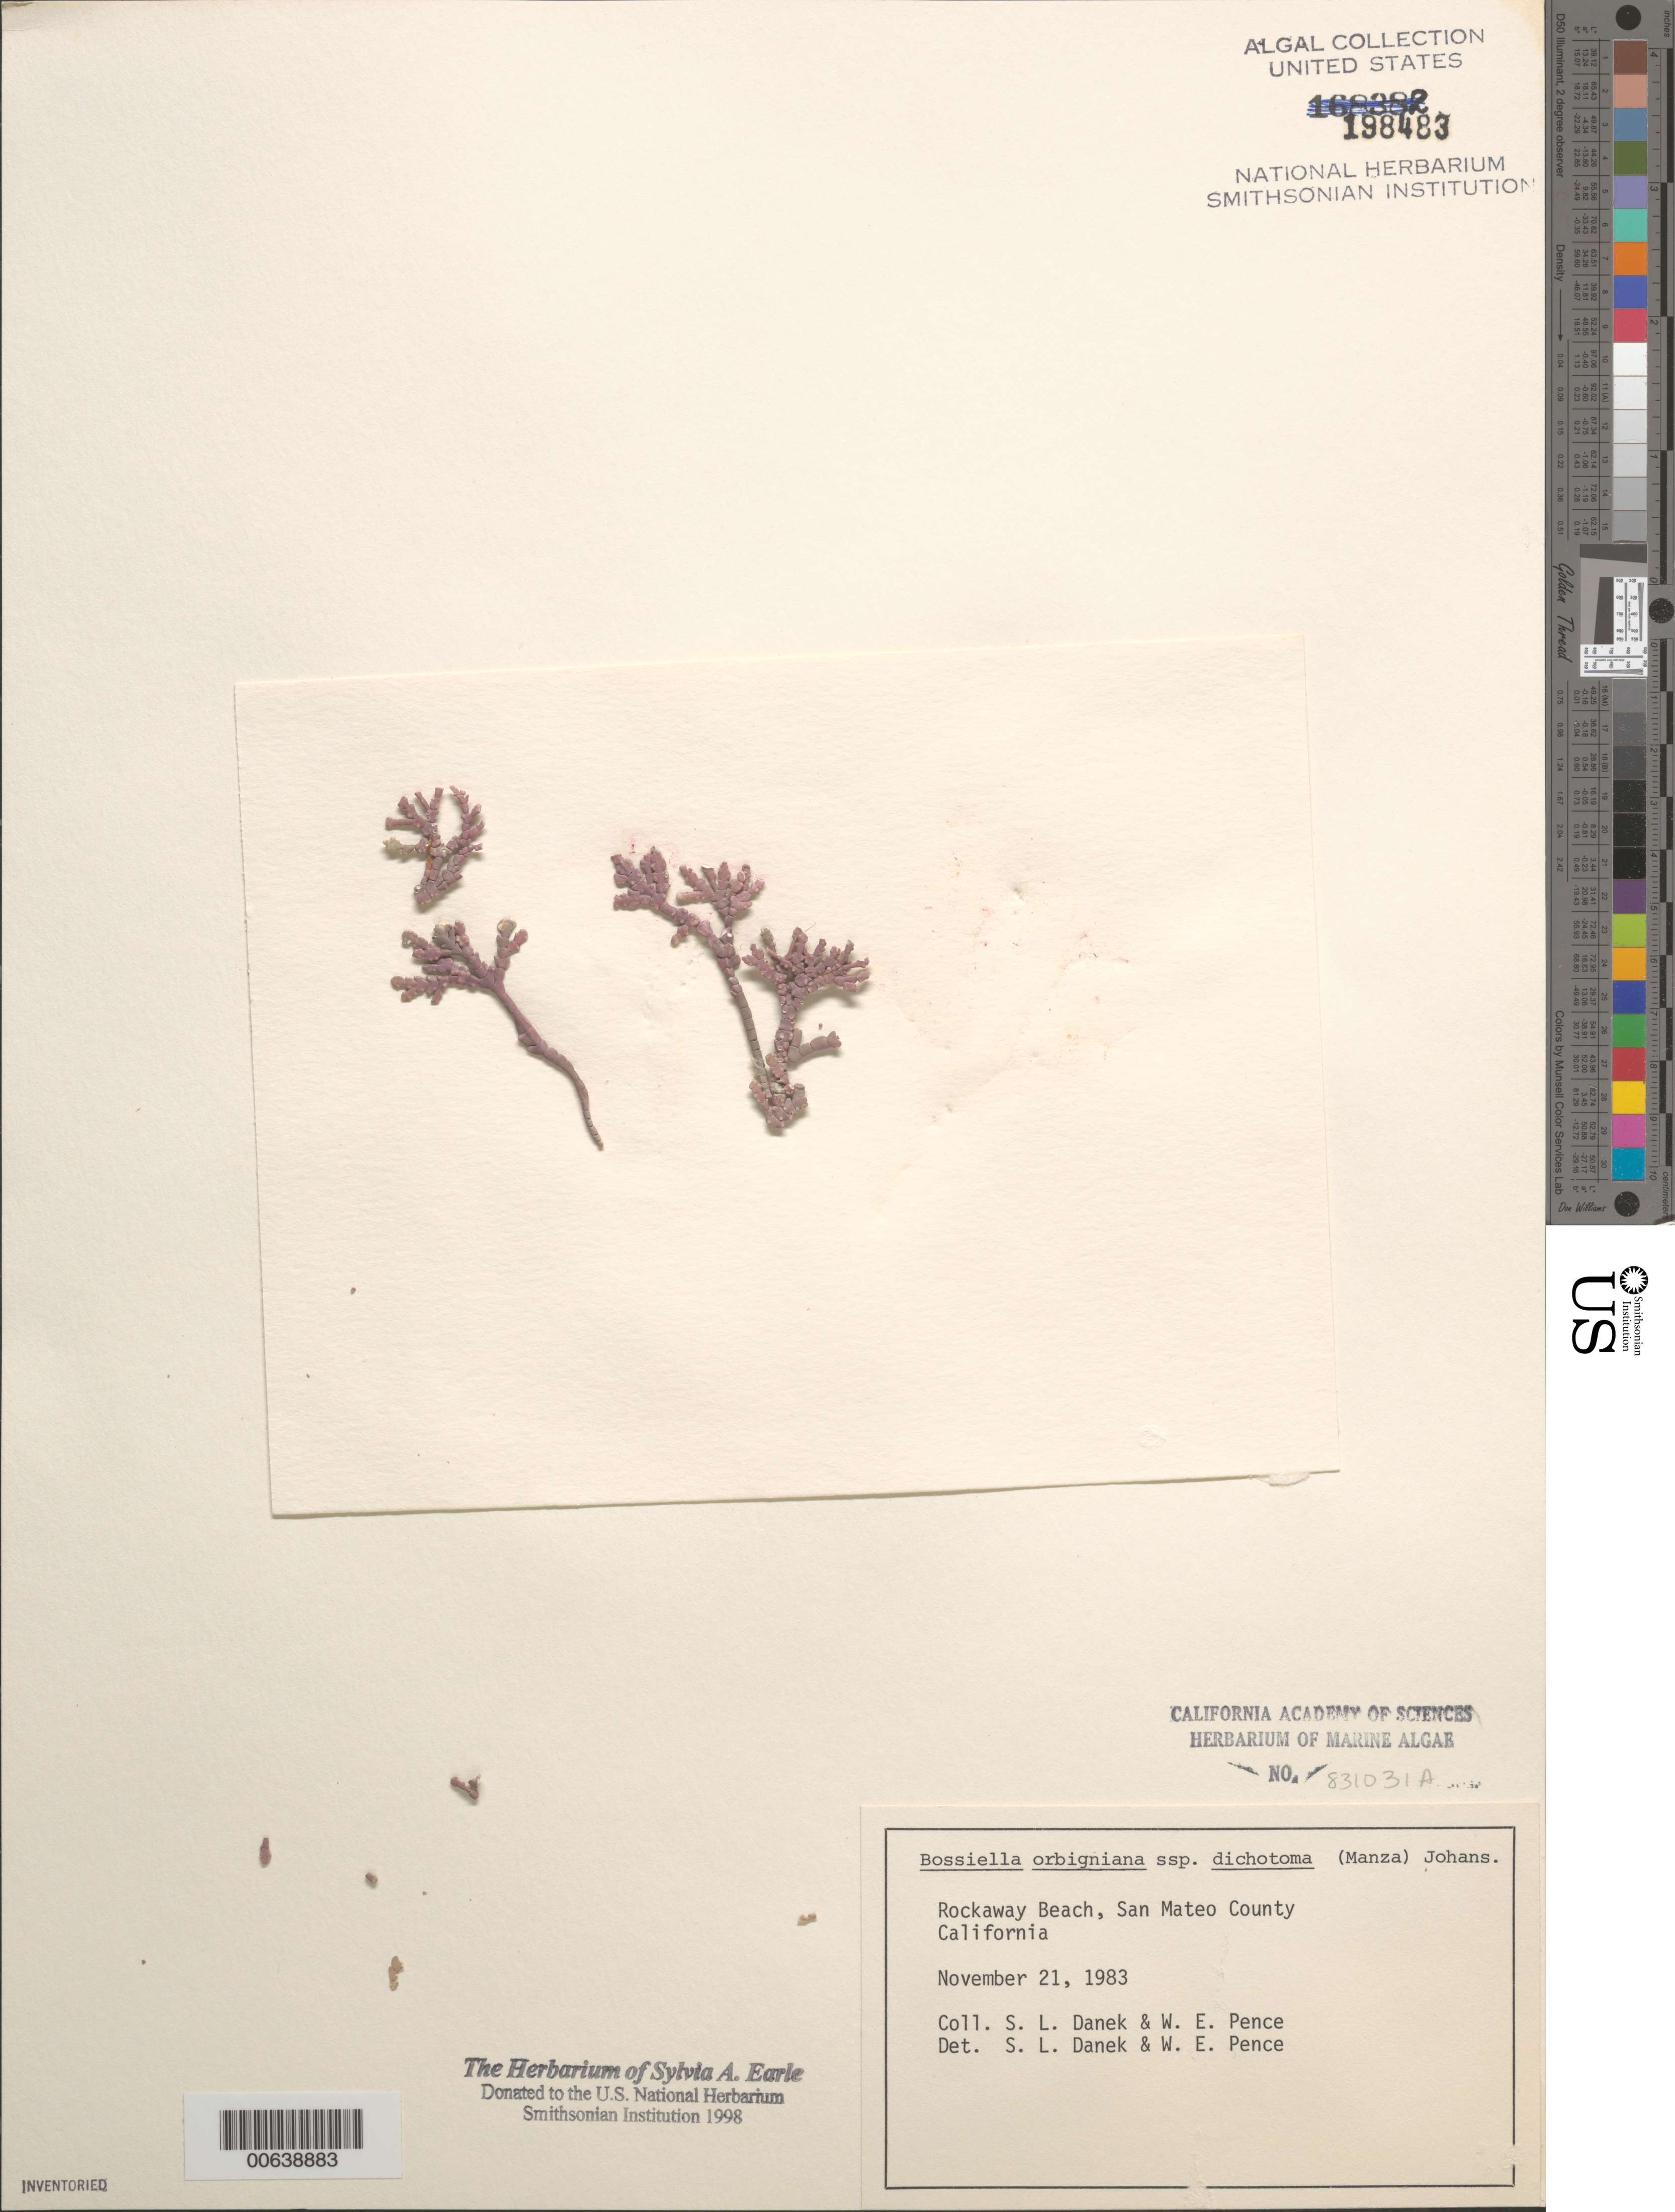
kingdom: Plantae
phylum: Rhodophyta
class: Florideophyceae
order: Corallinales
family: Corallinaceae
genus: Bossiella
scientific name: Bossiella orbigniana subsp. dichotoma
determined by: Danek, S. L.; Pense, W. E.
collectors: S. Danek & W. Pense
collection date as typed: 21 Nov 1983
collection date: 1983-11-21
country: United States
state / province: California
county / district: San Mateo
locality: Rockaway Beach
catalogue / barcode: US 198483